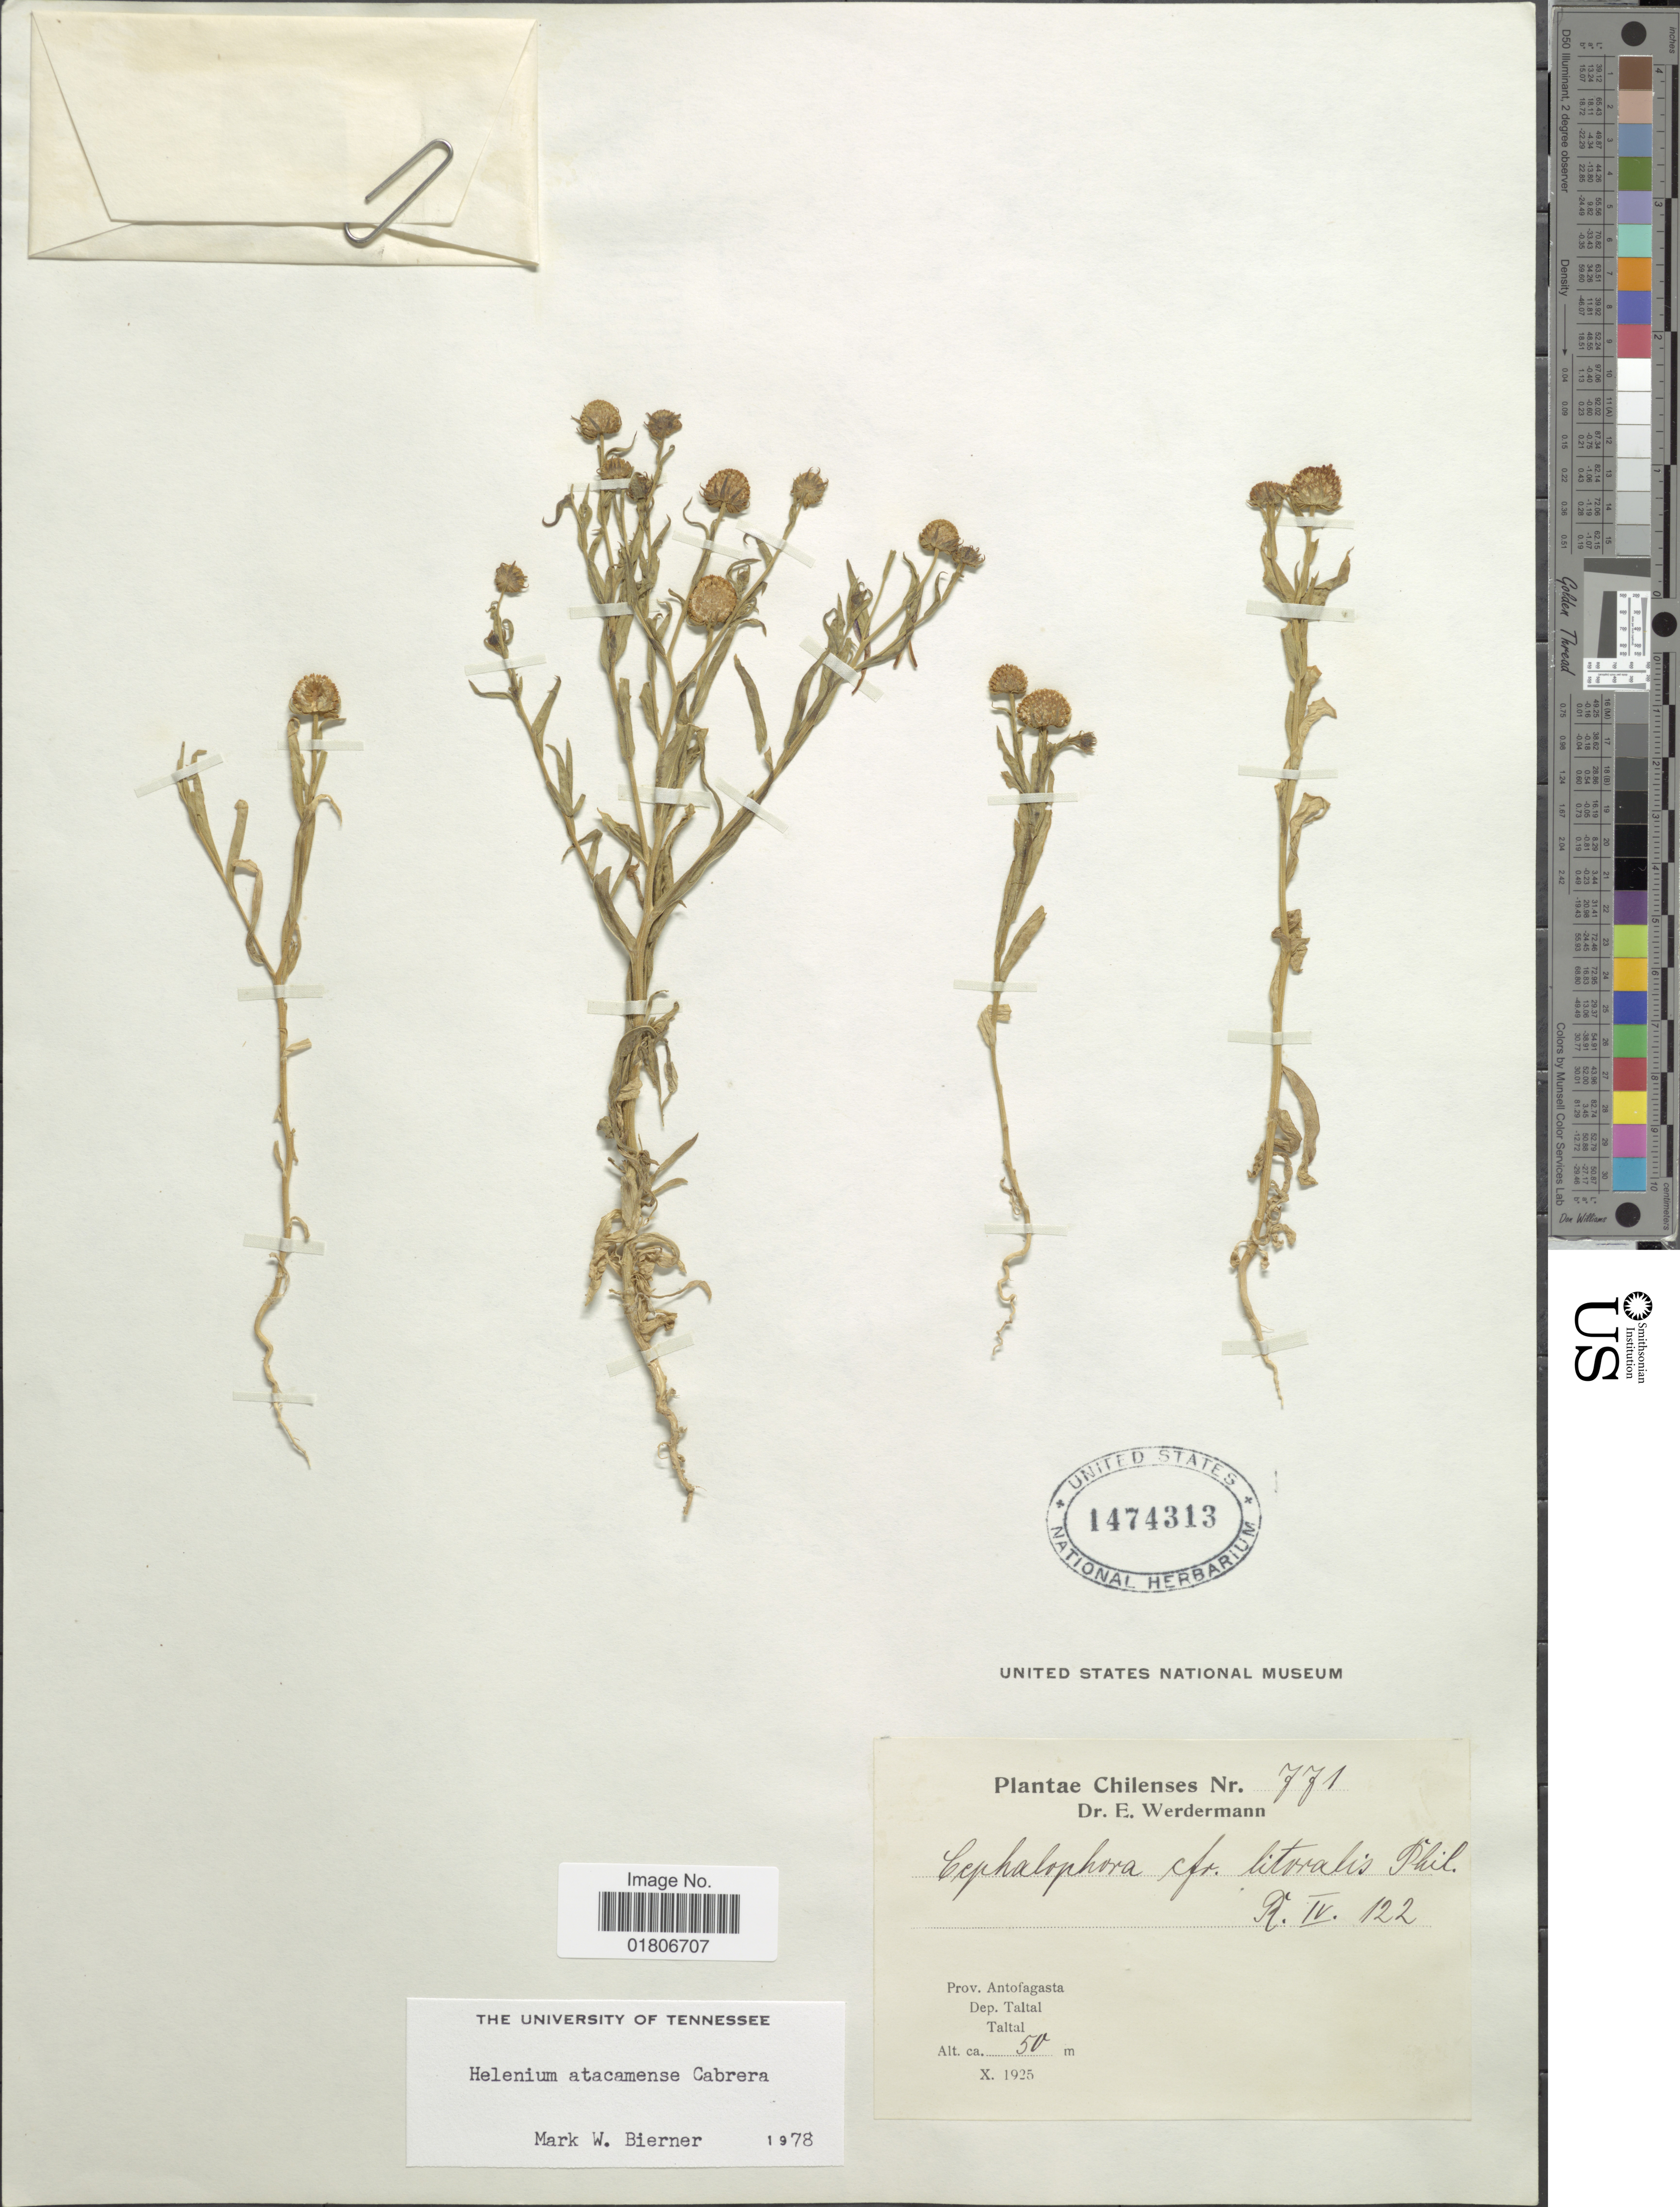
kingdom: Plantae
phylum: Tracheophyta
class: Magnoliopsida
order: Asterales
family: Asteraceae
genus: Helenium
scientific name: Helenium atacamense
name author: Cabrera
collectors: E. Werdermann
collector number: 771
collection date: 1925-10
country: Chile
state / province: Antofagasta (II)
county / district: Taltal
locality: Taltal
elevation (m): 50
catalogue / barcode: US 1474313